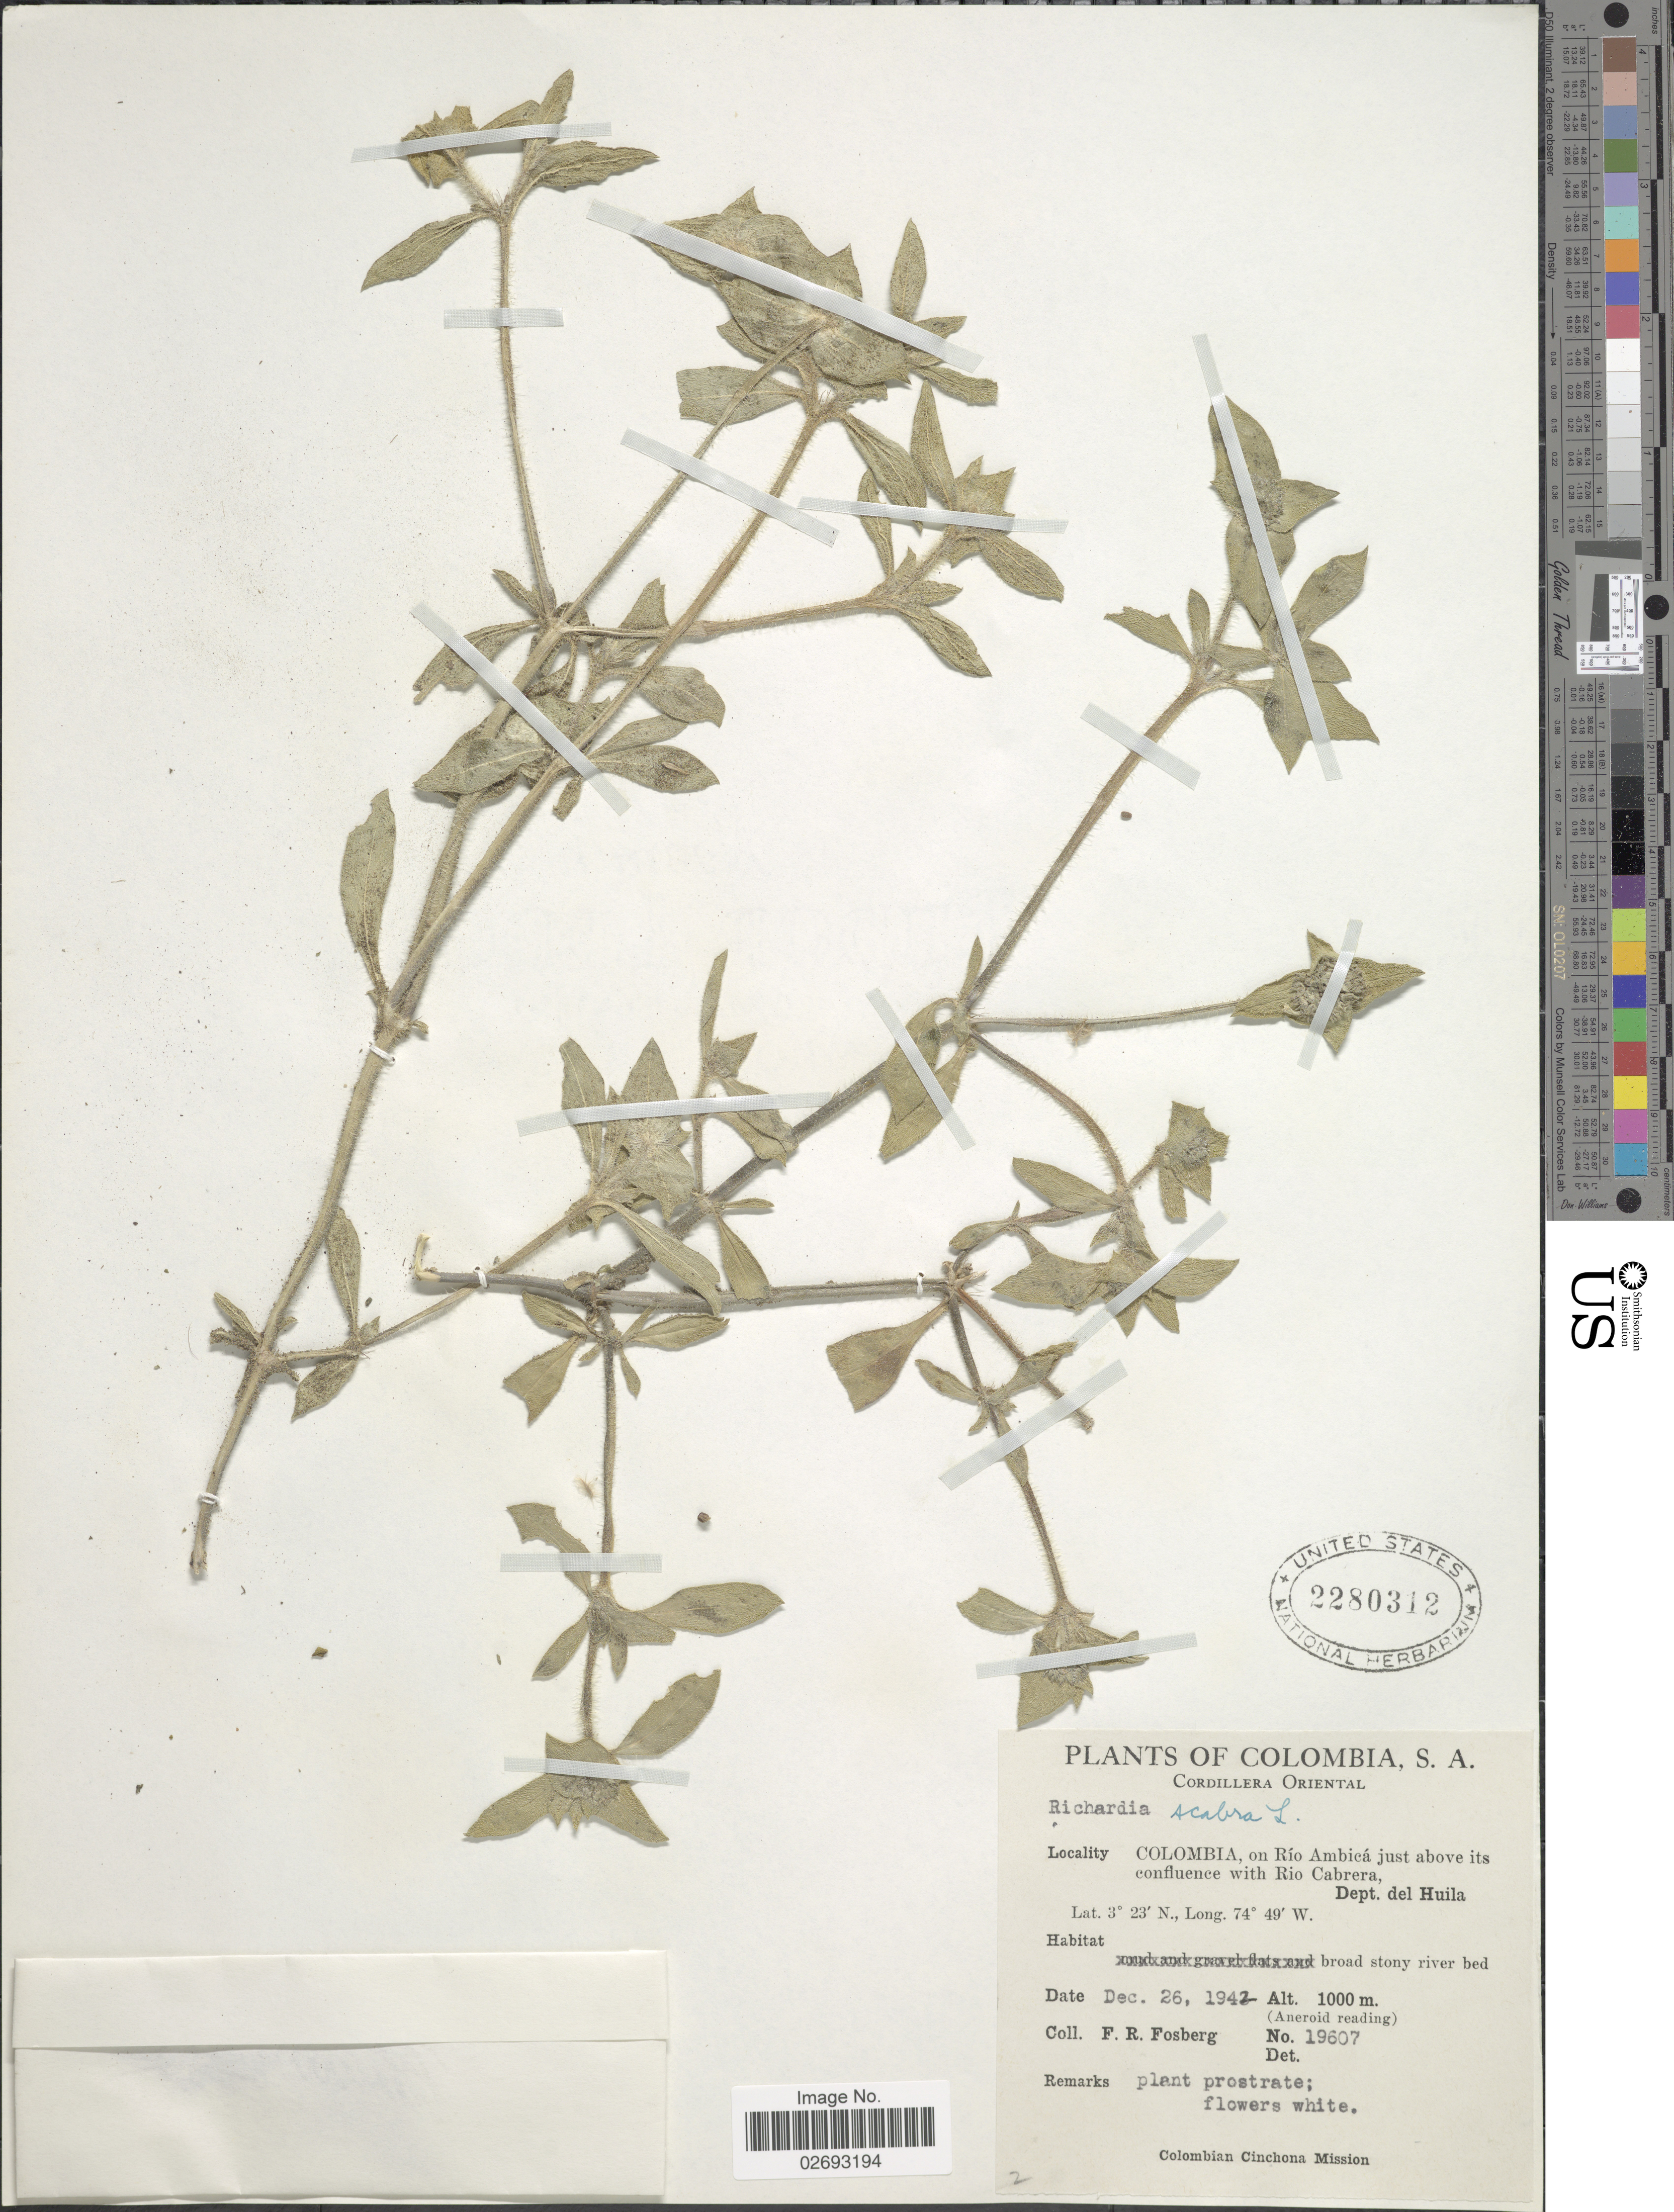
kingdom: Plantae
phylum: Tracheophyta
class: Magnoliopsida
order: Gentianales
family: Rubiaceae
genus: Richardia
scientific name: Richardia scabra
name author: L.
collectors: F. R. Fosberg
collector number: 19607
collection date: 1942-12-26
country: Colombia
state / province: Huila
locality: Cordillera Oriental. Colombia, on Rio Ambica just above its confluence with Rio Cabrera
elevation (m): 1000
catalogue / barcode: US 2280312